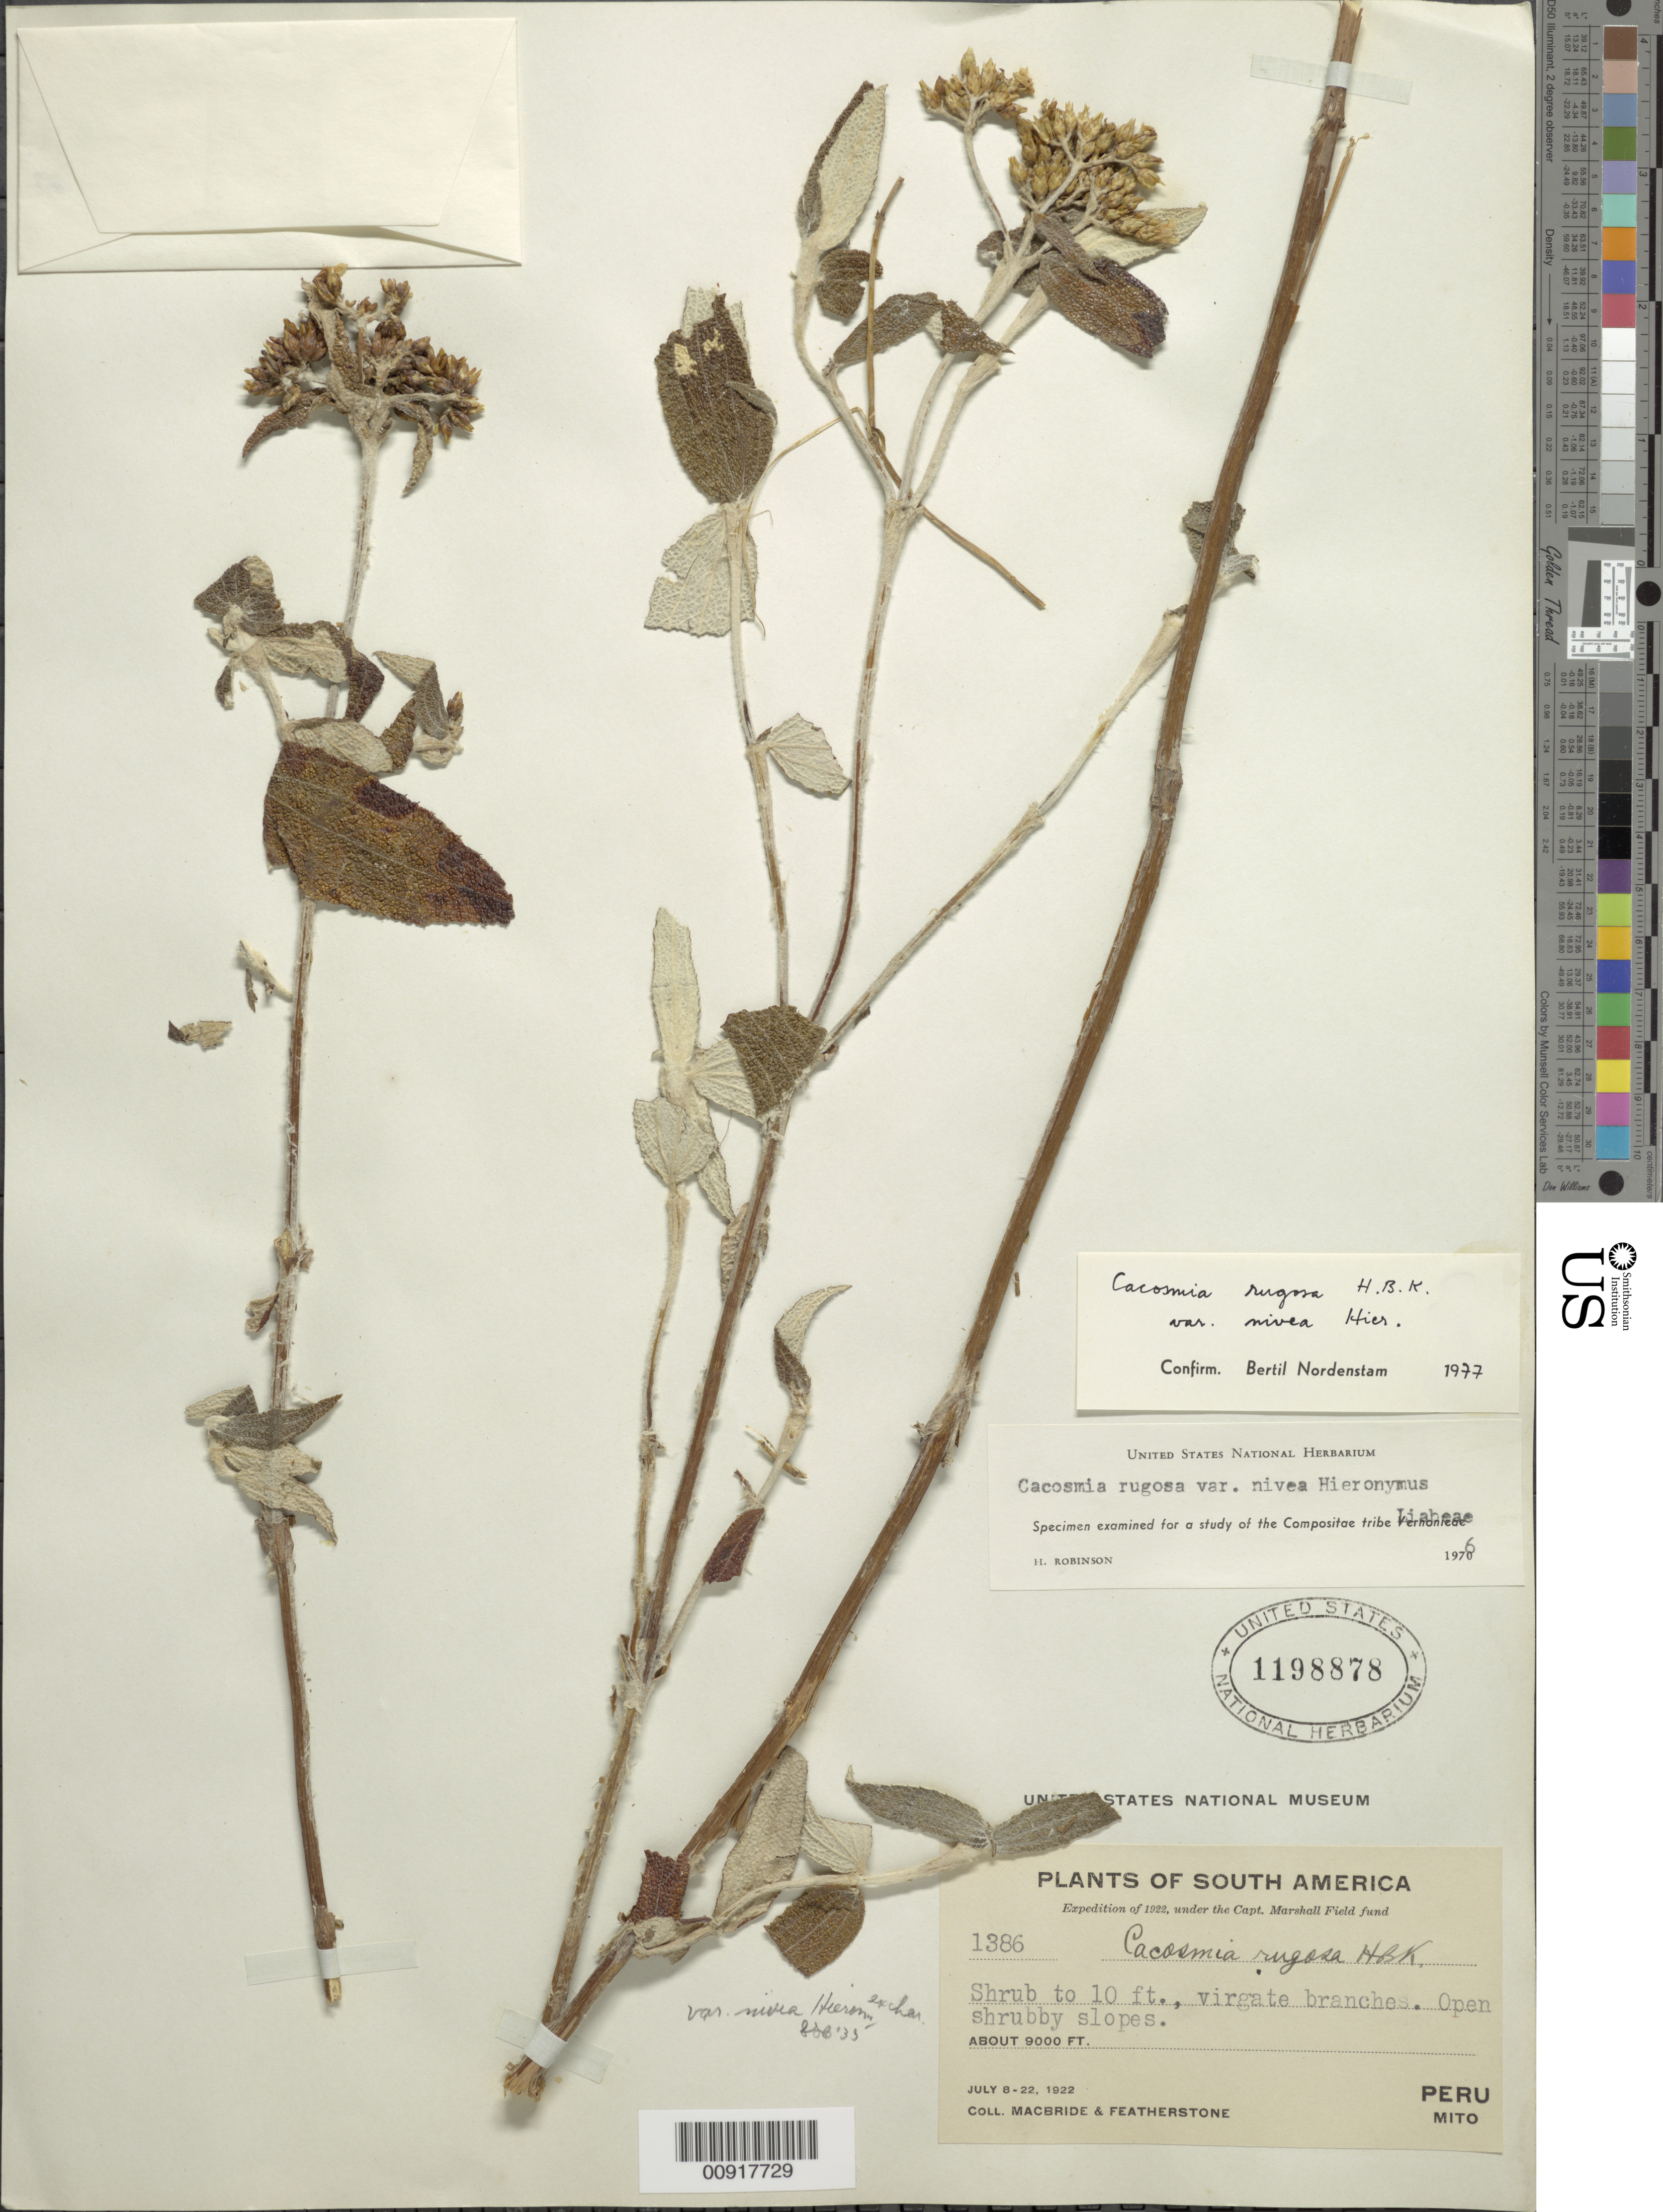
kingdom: Plantae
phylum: Tracheophyta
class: Magnoliopsida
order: Asterales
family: Asteraceae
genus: Cacosmia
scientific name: Cacosmia rugosa var. nivea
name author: Hieron.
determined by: Nordenstam, R. B.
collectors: J. F. Macbride & -. Featherstone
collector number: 1386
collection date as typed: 8 June 1922 to 22 June 1922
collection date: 1922-06-08/1922-06-22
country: Peru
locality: Mito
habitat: Open shrubby slopes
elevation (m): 2743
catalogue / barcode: US 1198878